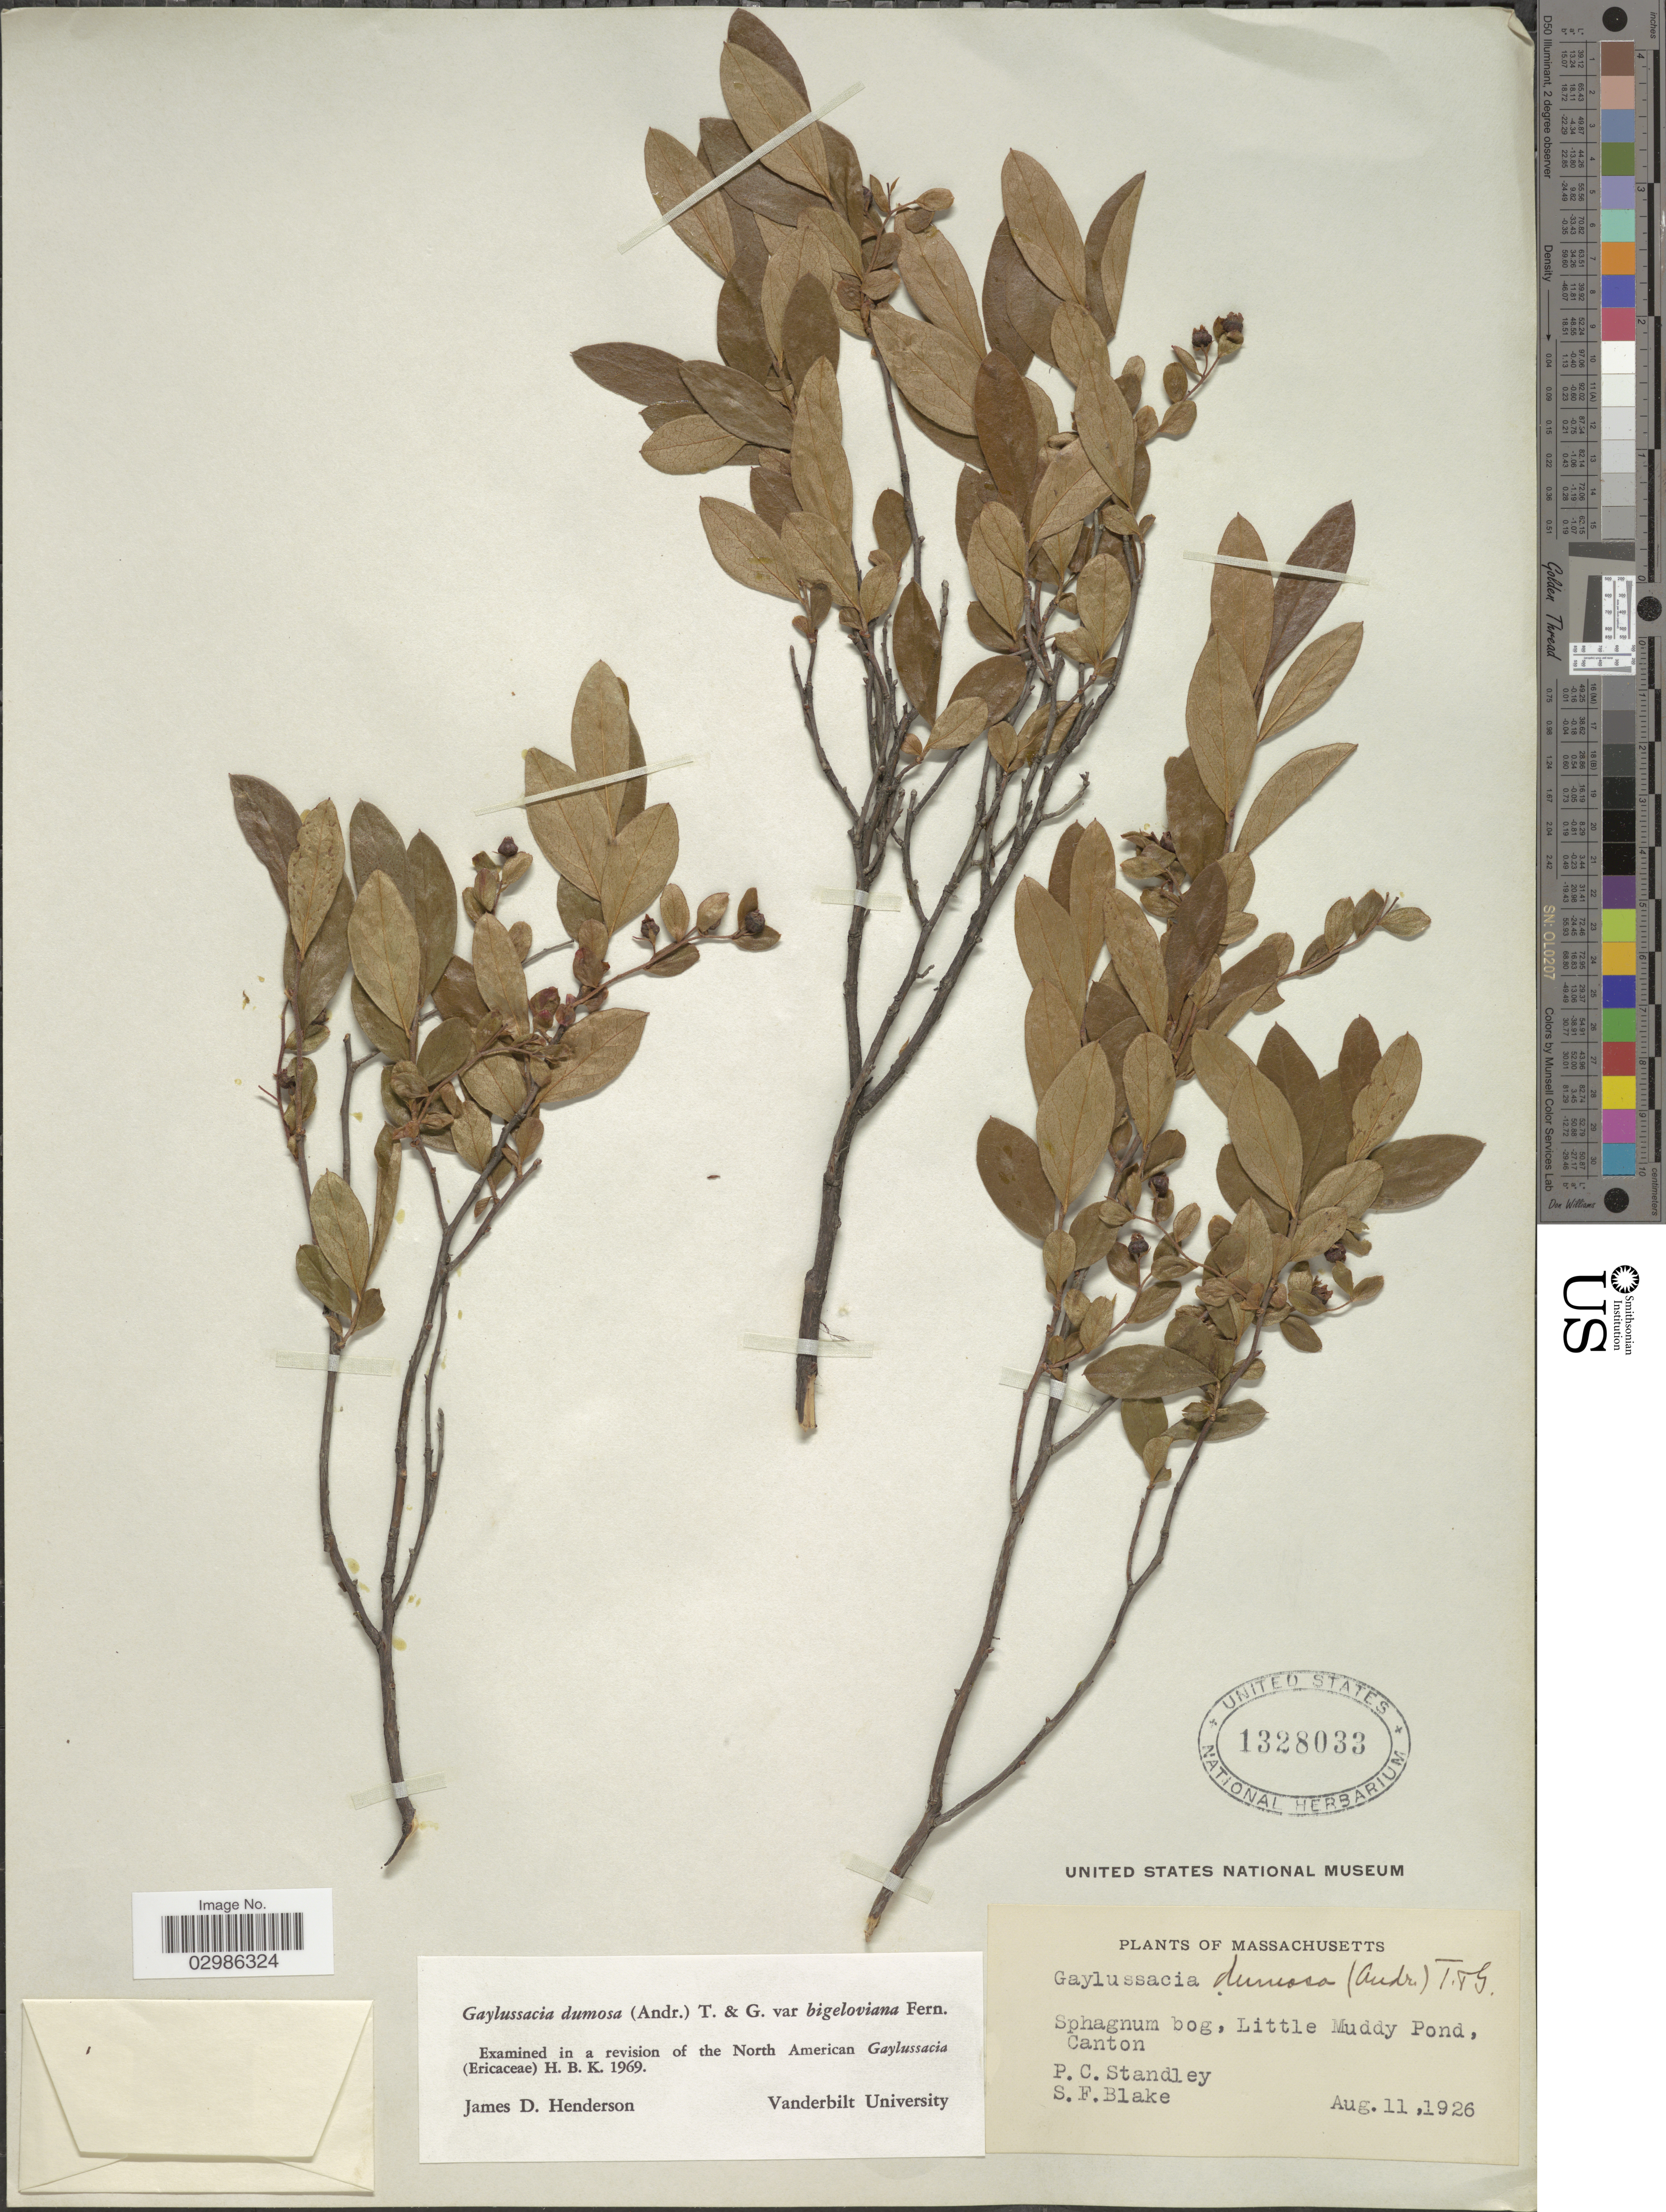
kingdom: Plantae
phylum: Tracheophyta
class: Magnoliopsida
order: Ericales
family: Ericaceae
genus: Gaylussacia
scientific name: Gaylussacia dumosa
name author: (Andrews) Torr. & A. Gray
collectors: P. C. Standley & S. Blake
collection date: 1926-08-11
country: United States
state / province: Massachusetts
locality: Sphagnum bog, Little Muddy Pond, Canton.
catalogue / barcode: US 1328033